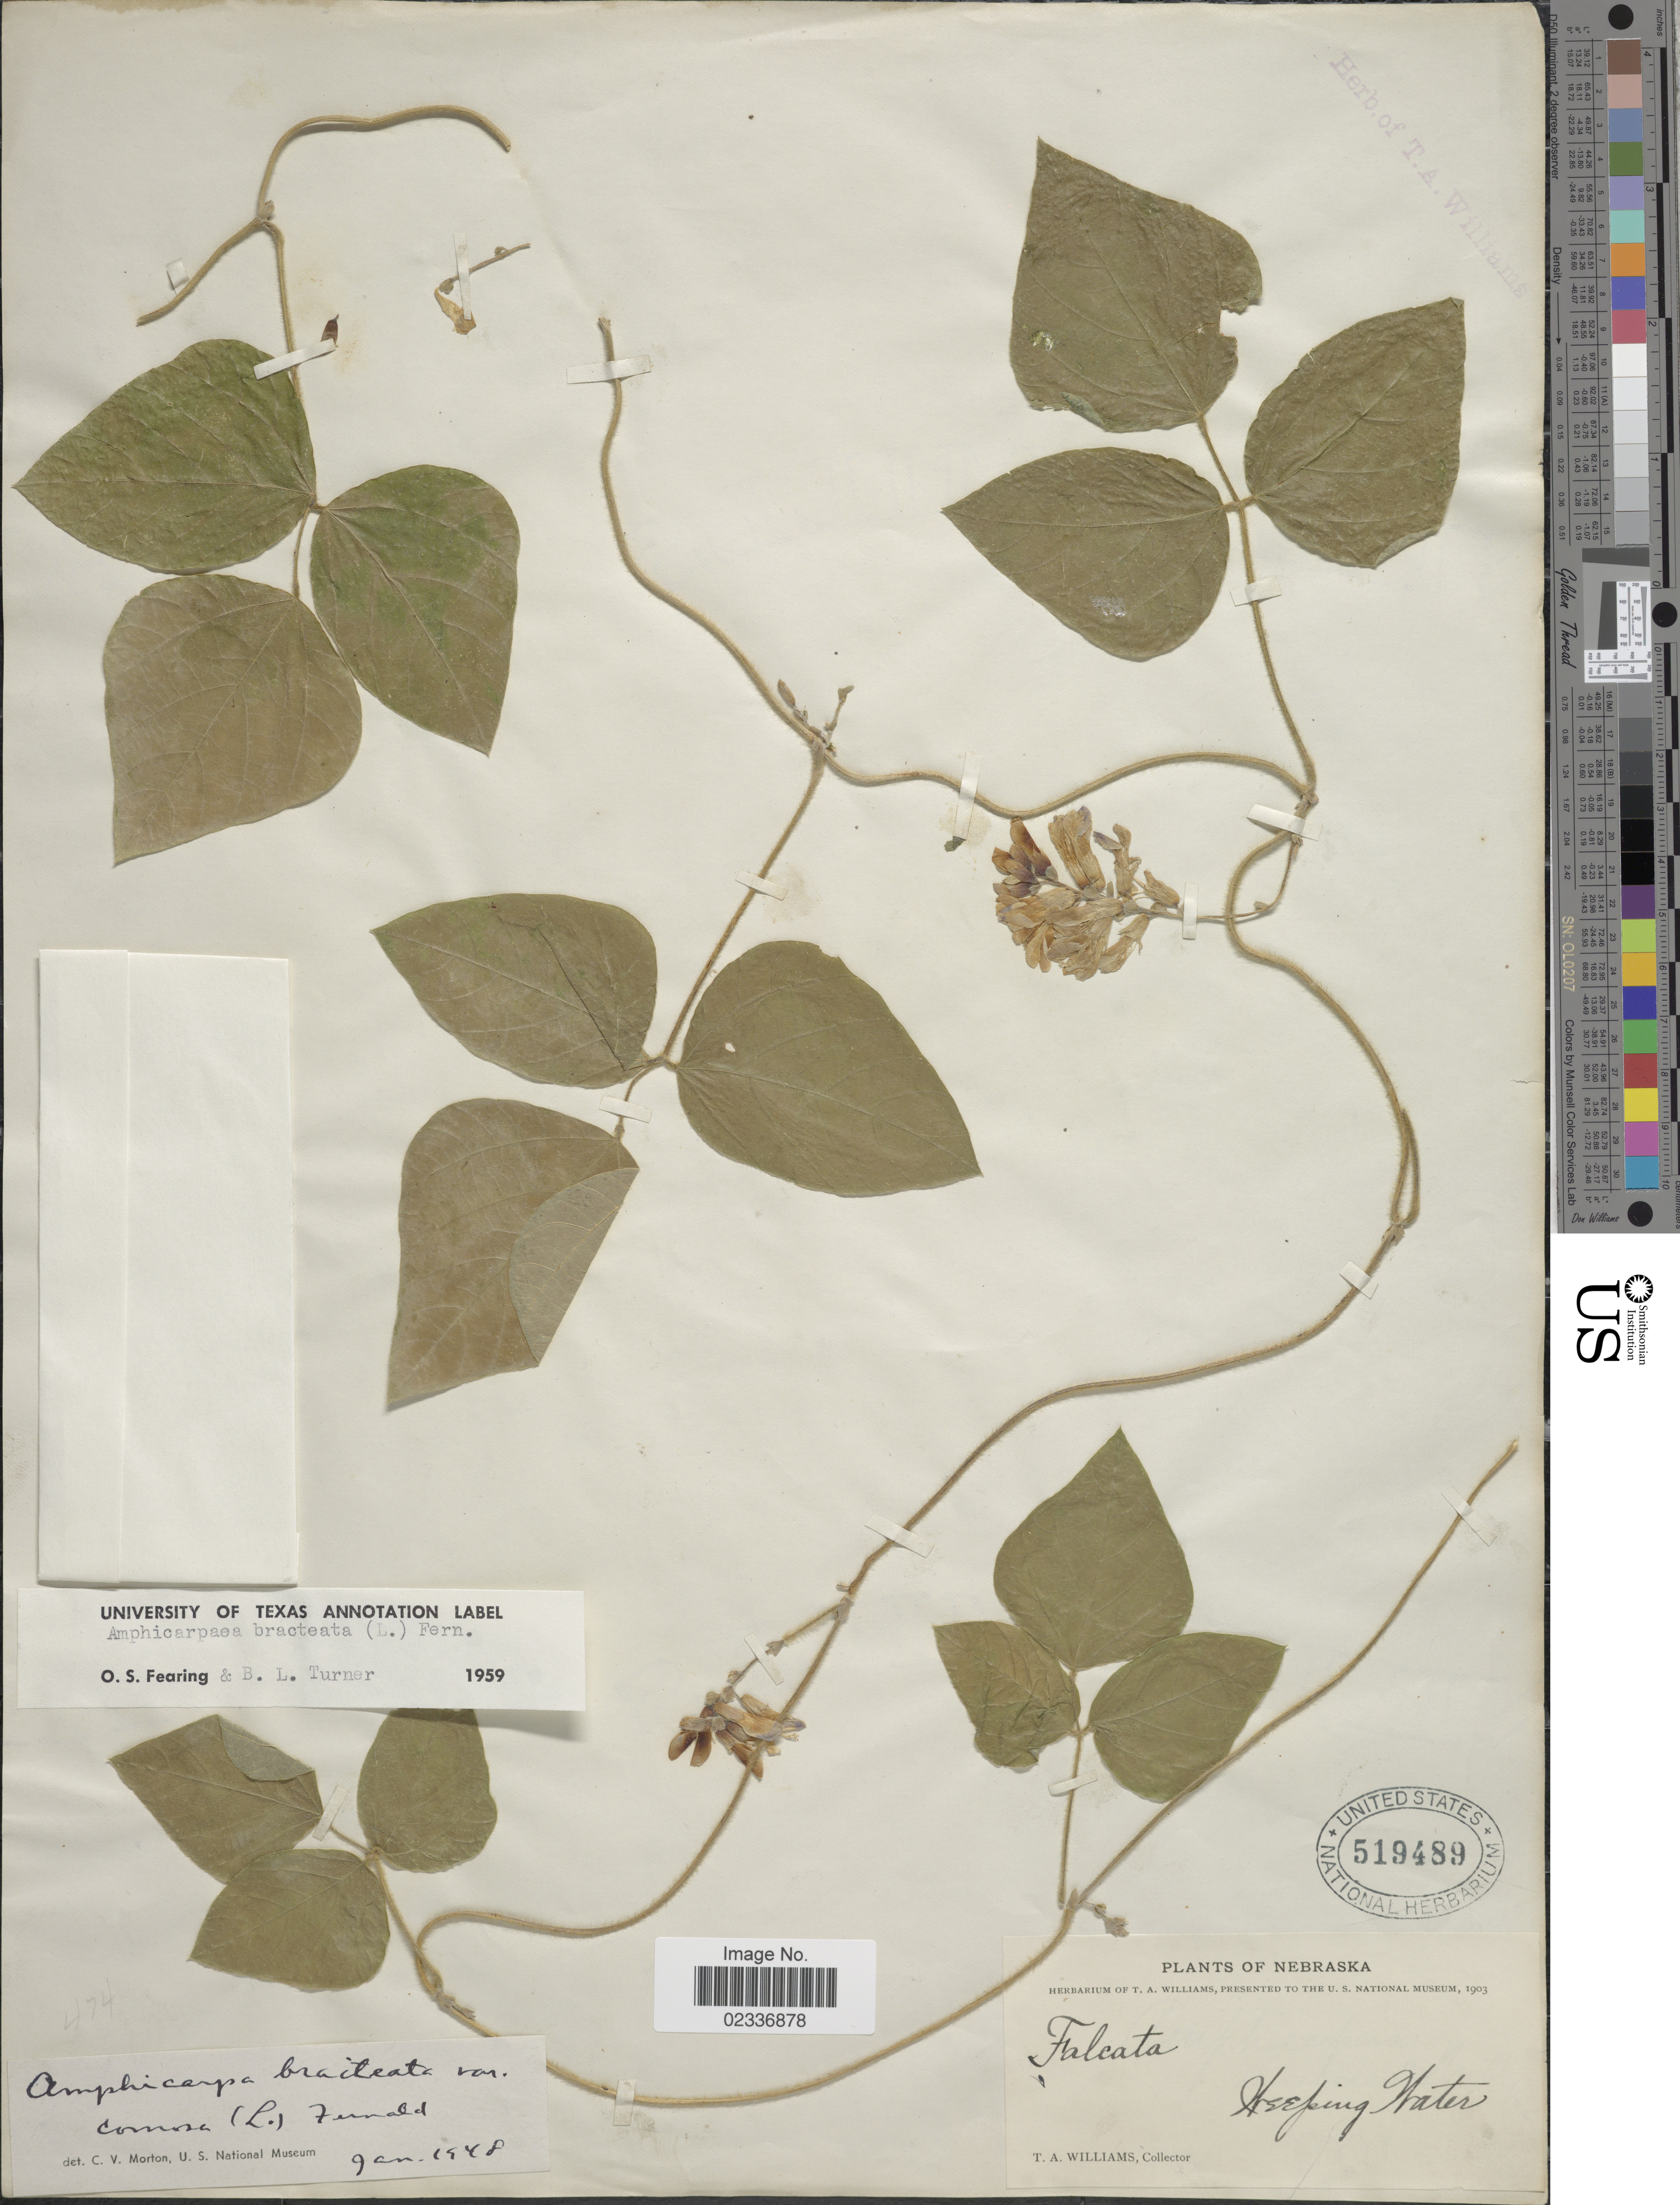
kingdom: Plantae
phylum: Tracheophyta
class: Magnoliopsida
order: Fabales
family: Fabaceae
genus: Amphicarpaea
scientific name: Amphicarpaea bracteata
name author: (L.) Fernald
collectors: T. A. Williams (herbarium)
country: United States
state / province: Nebraska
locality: Weeping Water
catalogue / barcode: US 519489